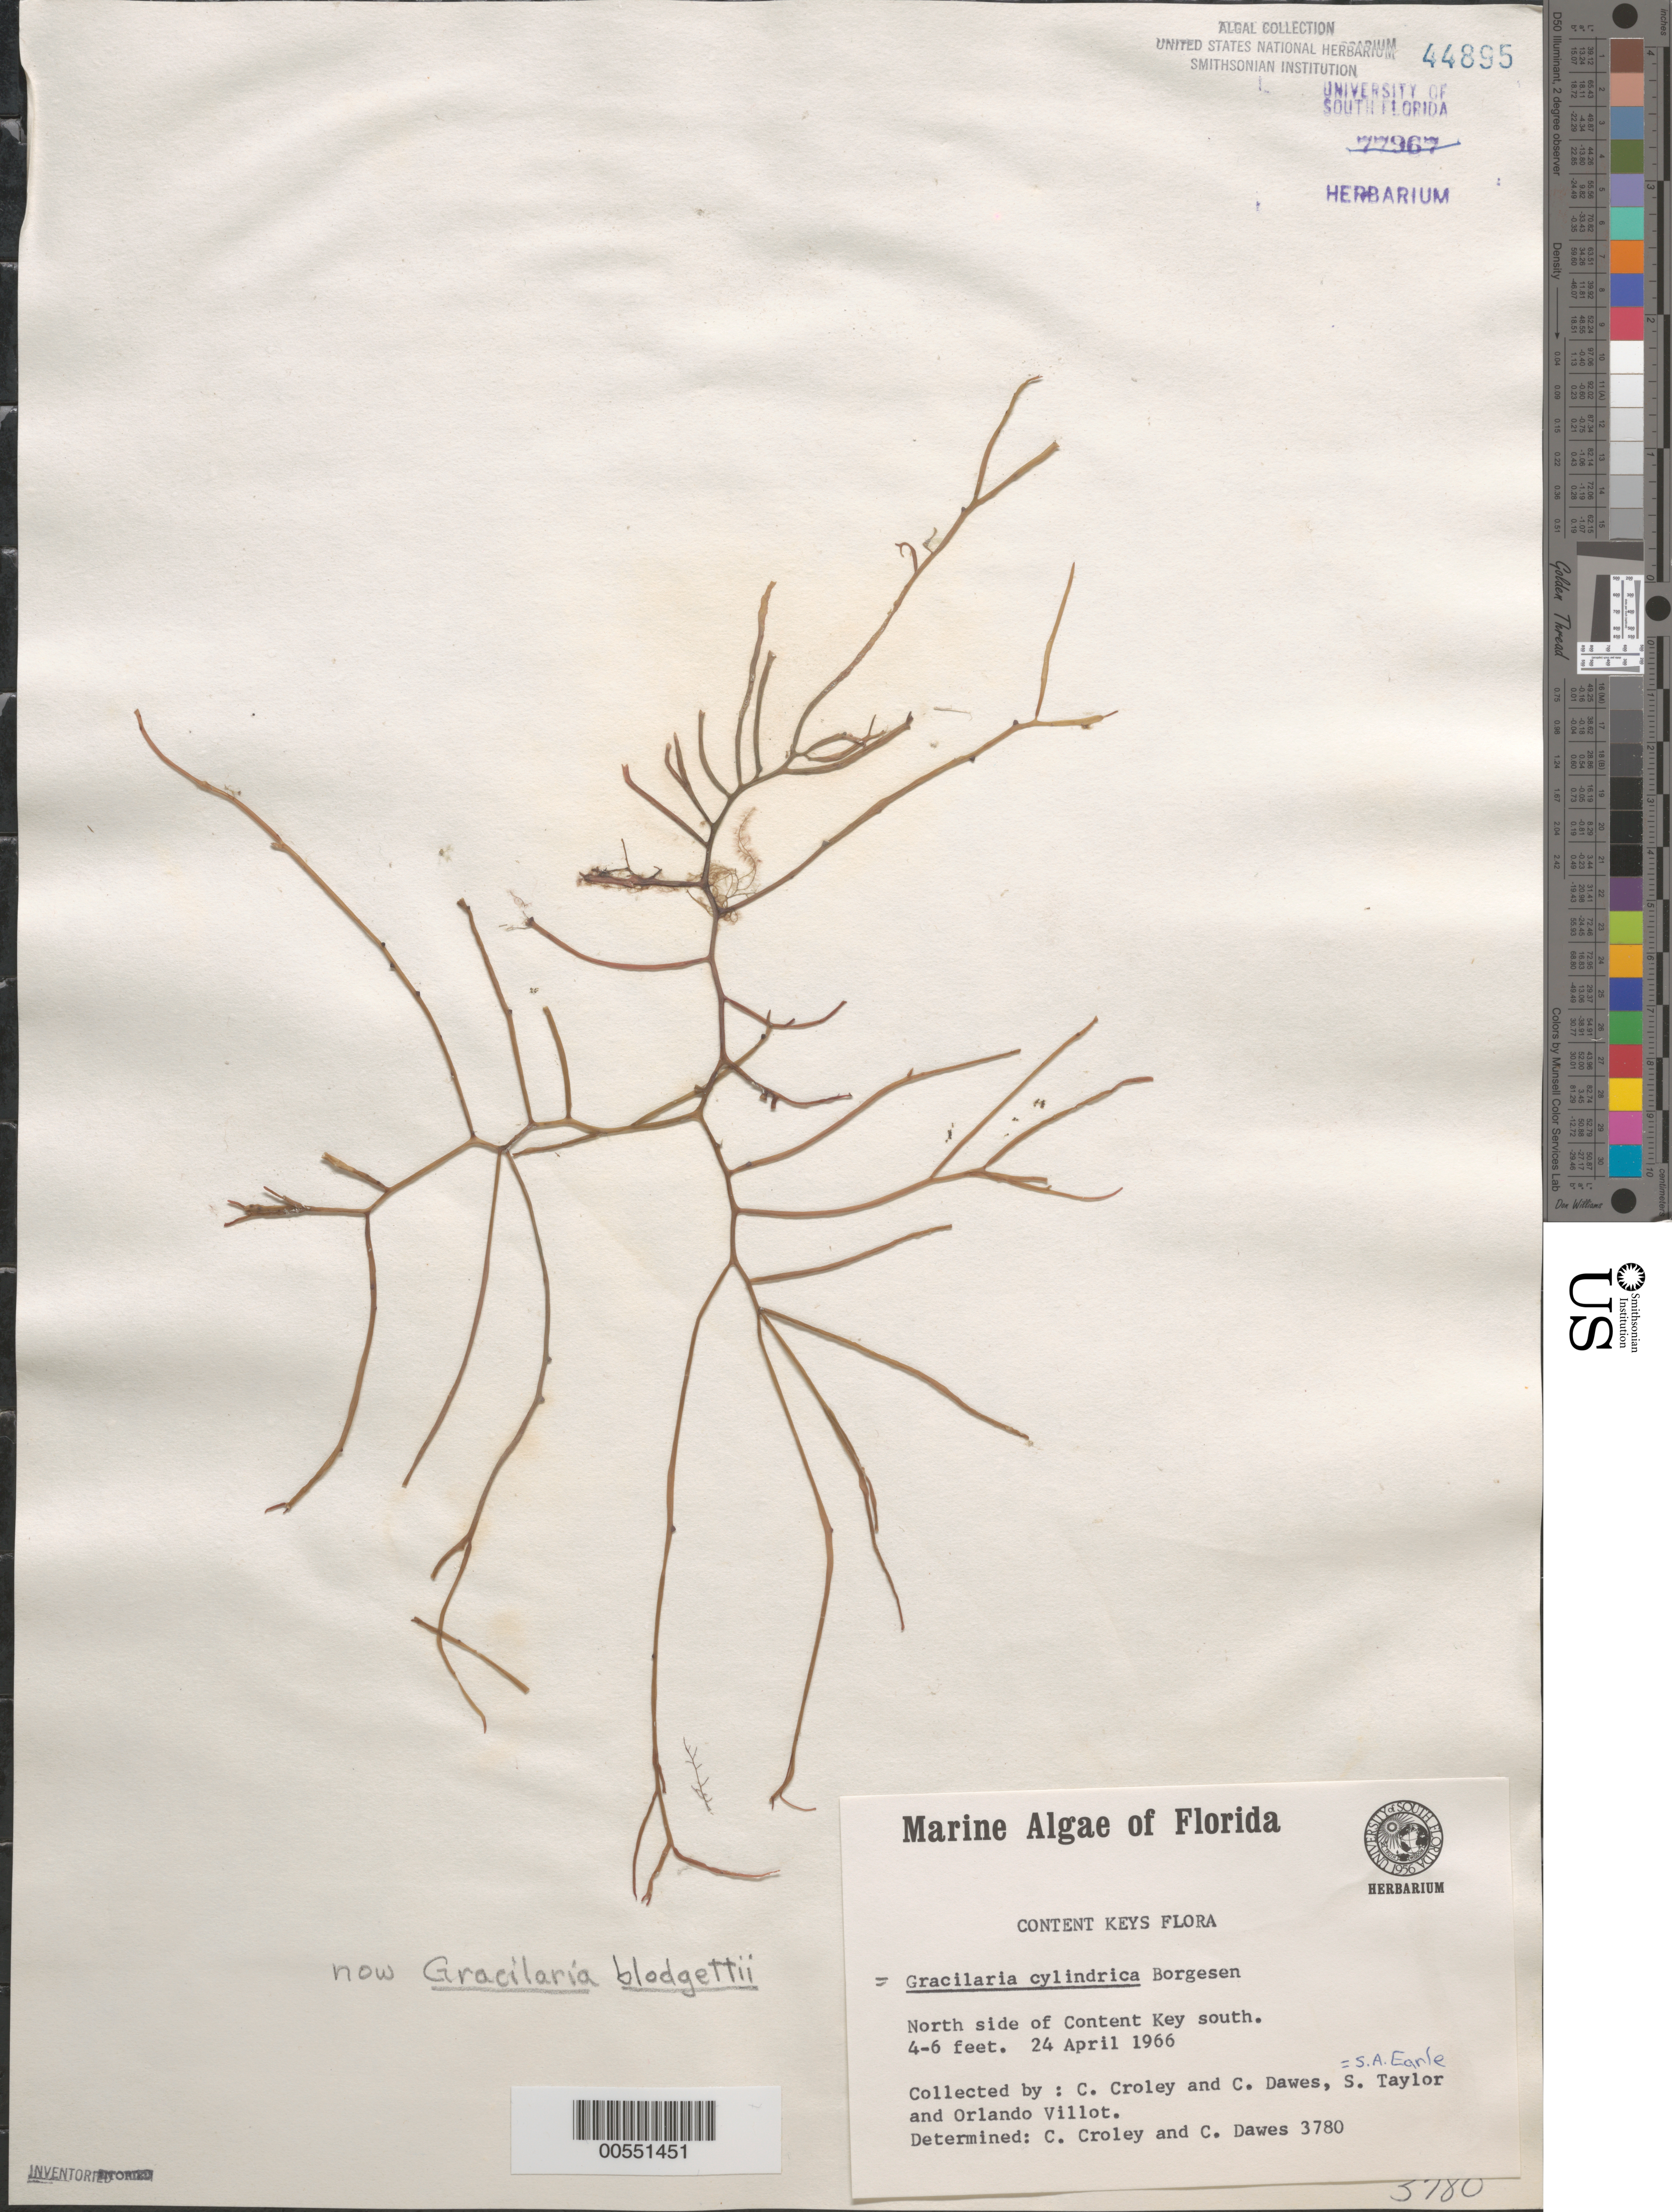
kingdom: Plantae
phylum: Rhodophyta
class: Florideophyceae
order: Gracilariales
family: Gracilariaceae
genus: Gracilaria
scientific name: Gracilaria blodgettii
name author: Harv.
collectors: C. Dawes, C. Dawes, S. A. Earle & O. Villot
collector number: CJD 3780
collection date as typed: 24 Apr 1966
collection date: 1966-04-24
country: United States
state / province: Florida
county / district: Monroe County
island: Content Keys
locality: South island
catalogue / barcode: US 44895